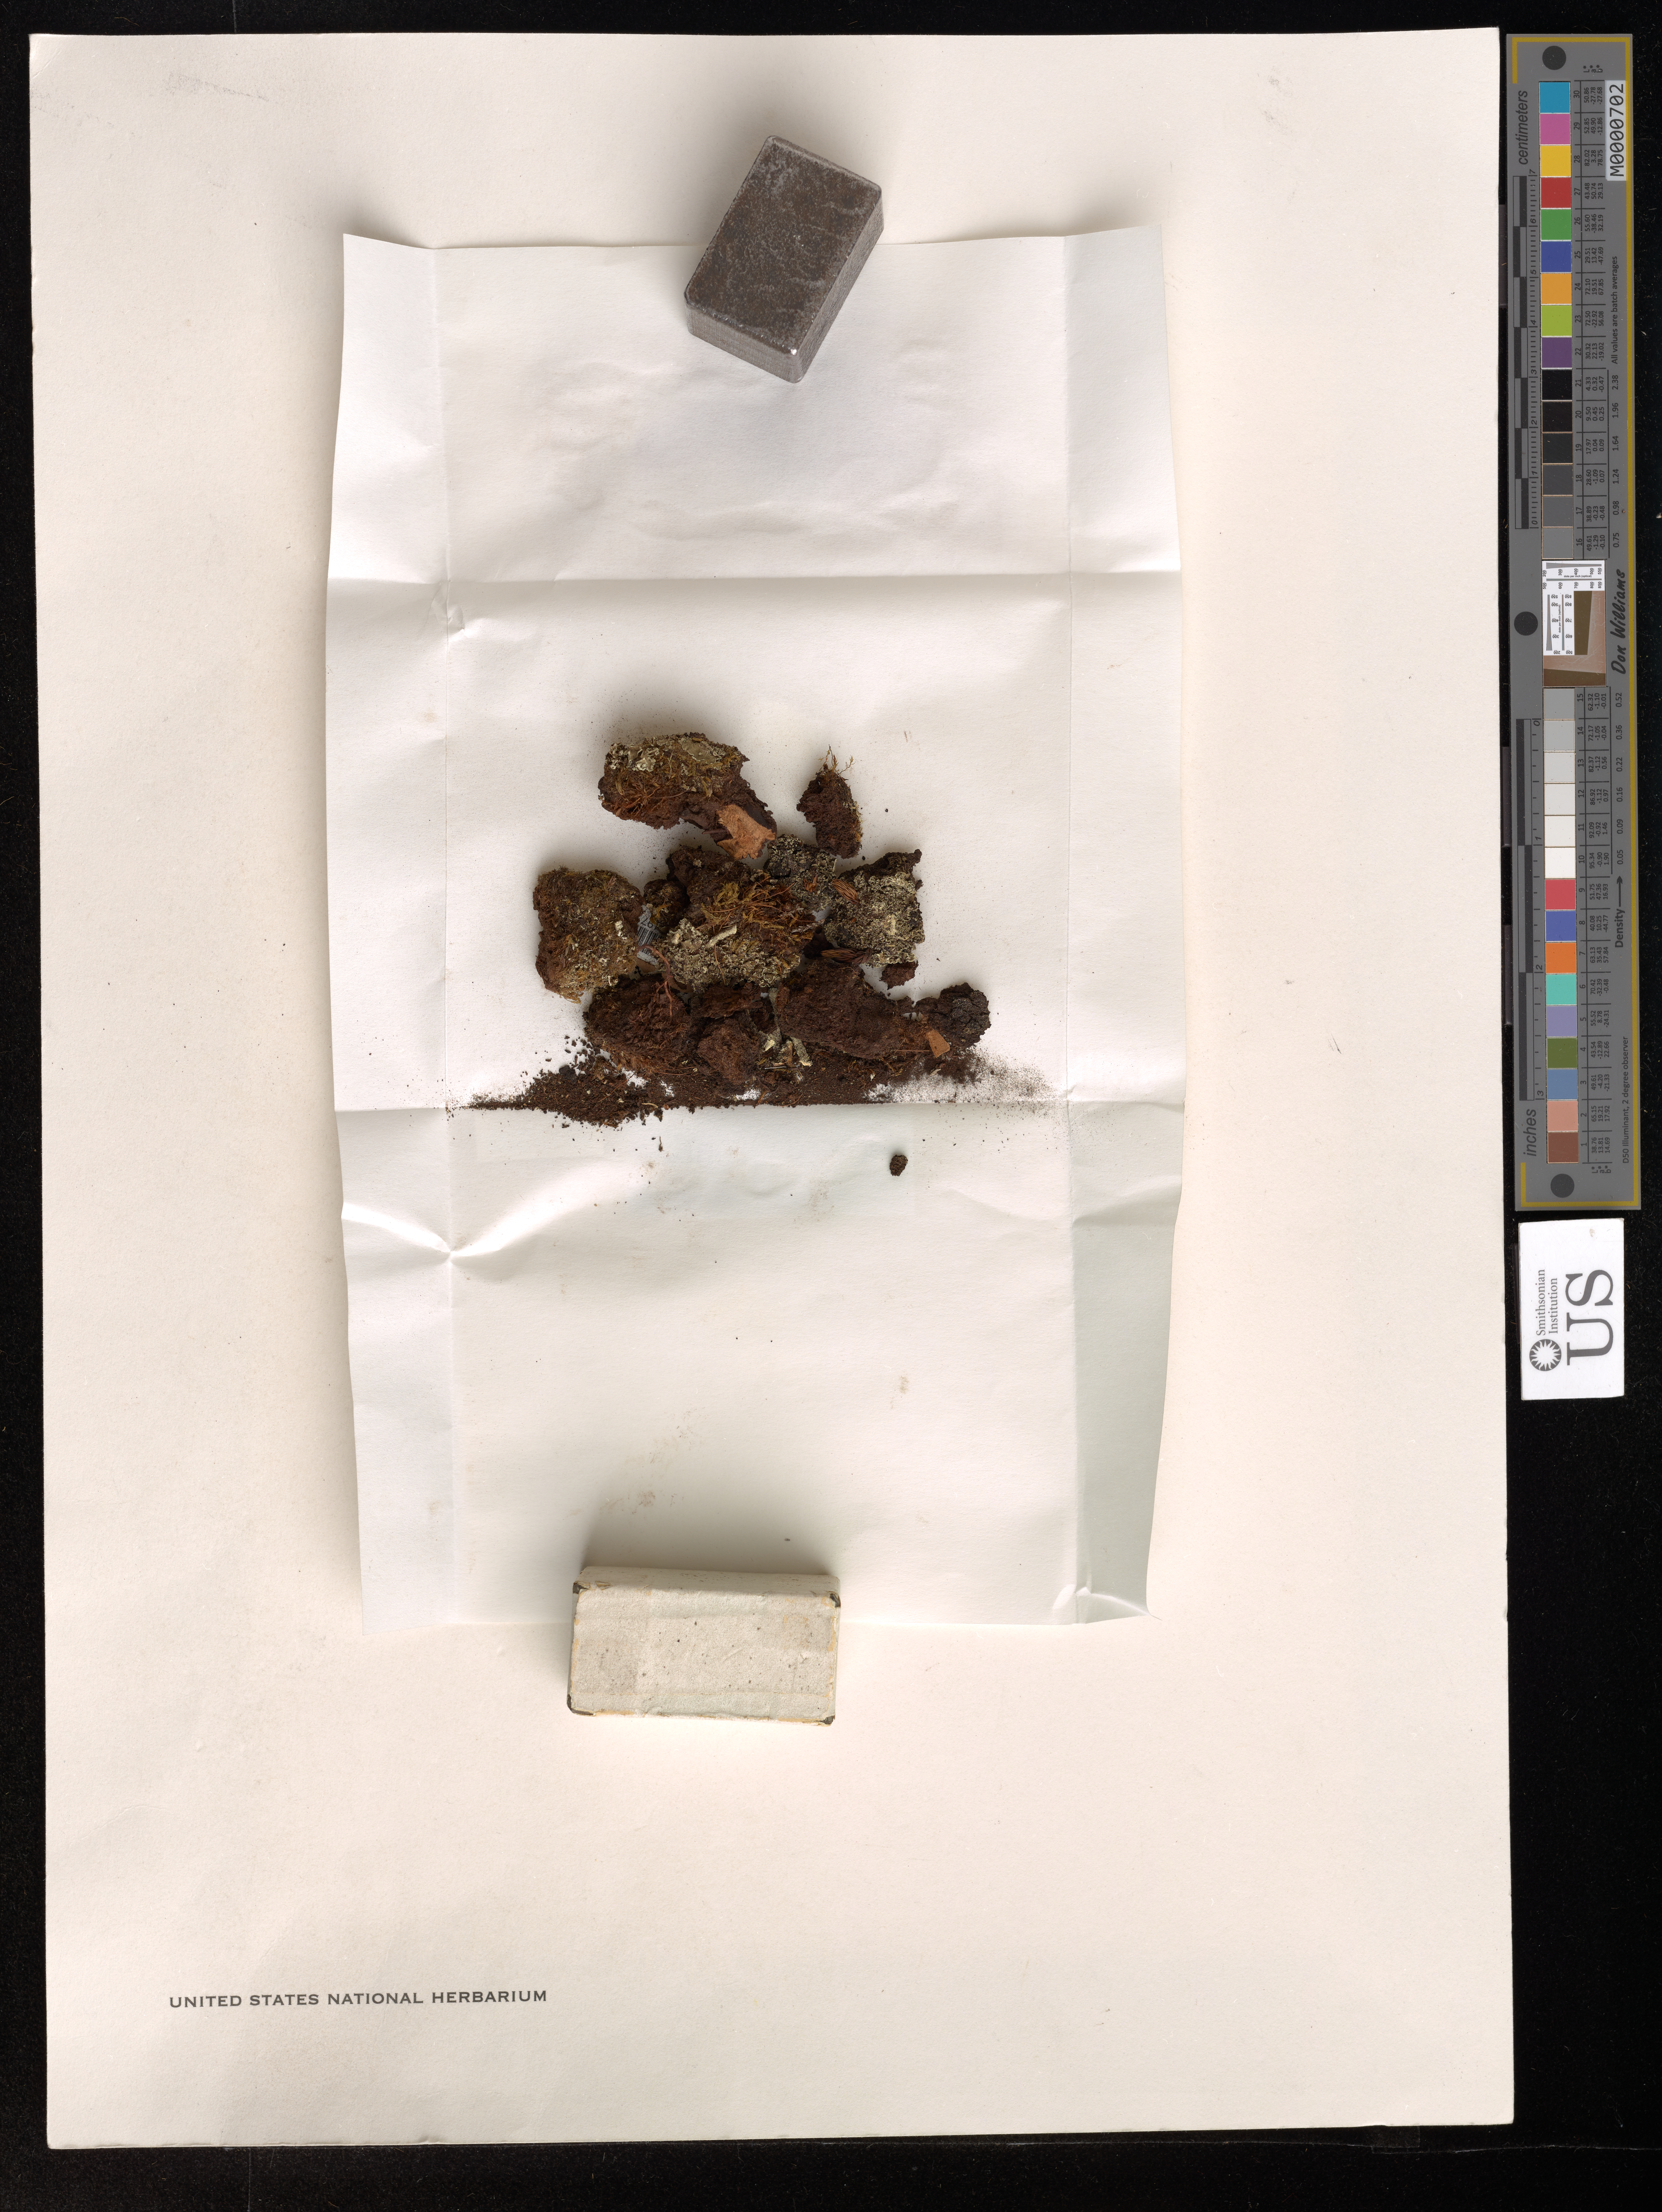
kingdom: Fungi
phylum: Ascomycota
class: Lecanoromycetes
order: Lecanorales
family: Cladoniaceae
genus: Cladonia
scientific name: Cladonia deformis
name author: Hoffm.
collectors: M. Britzelmayr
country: Germany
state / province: Bayern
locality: Augsburg